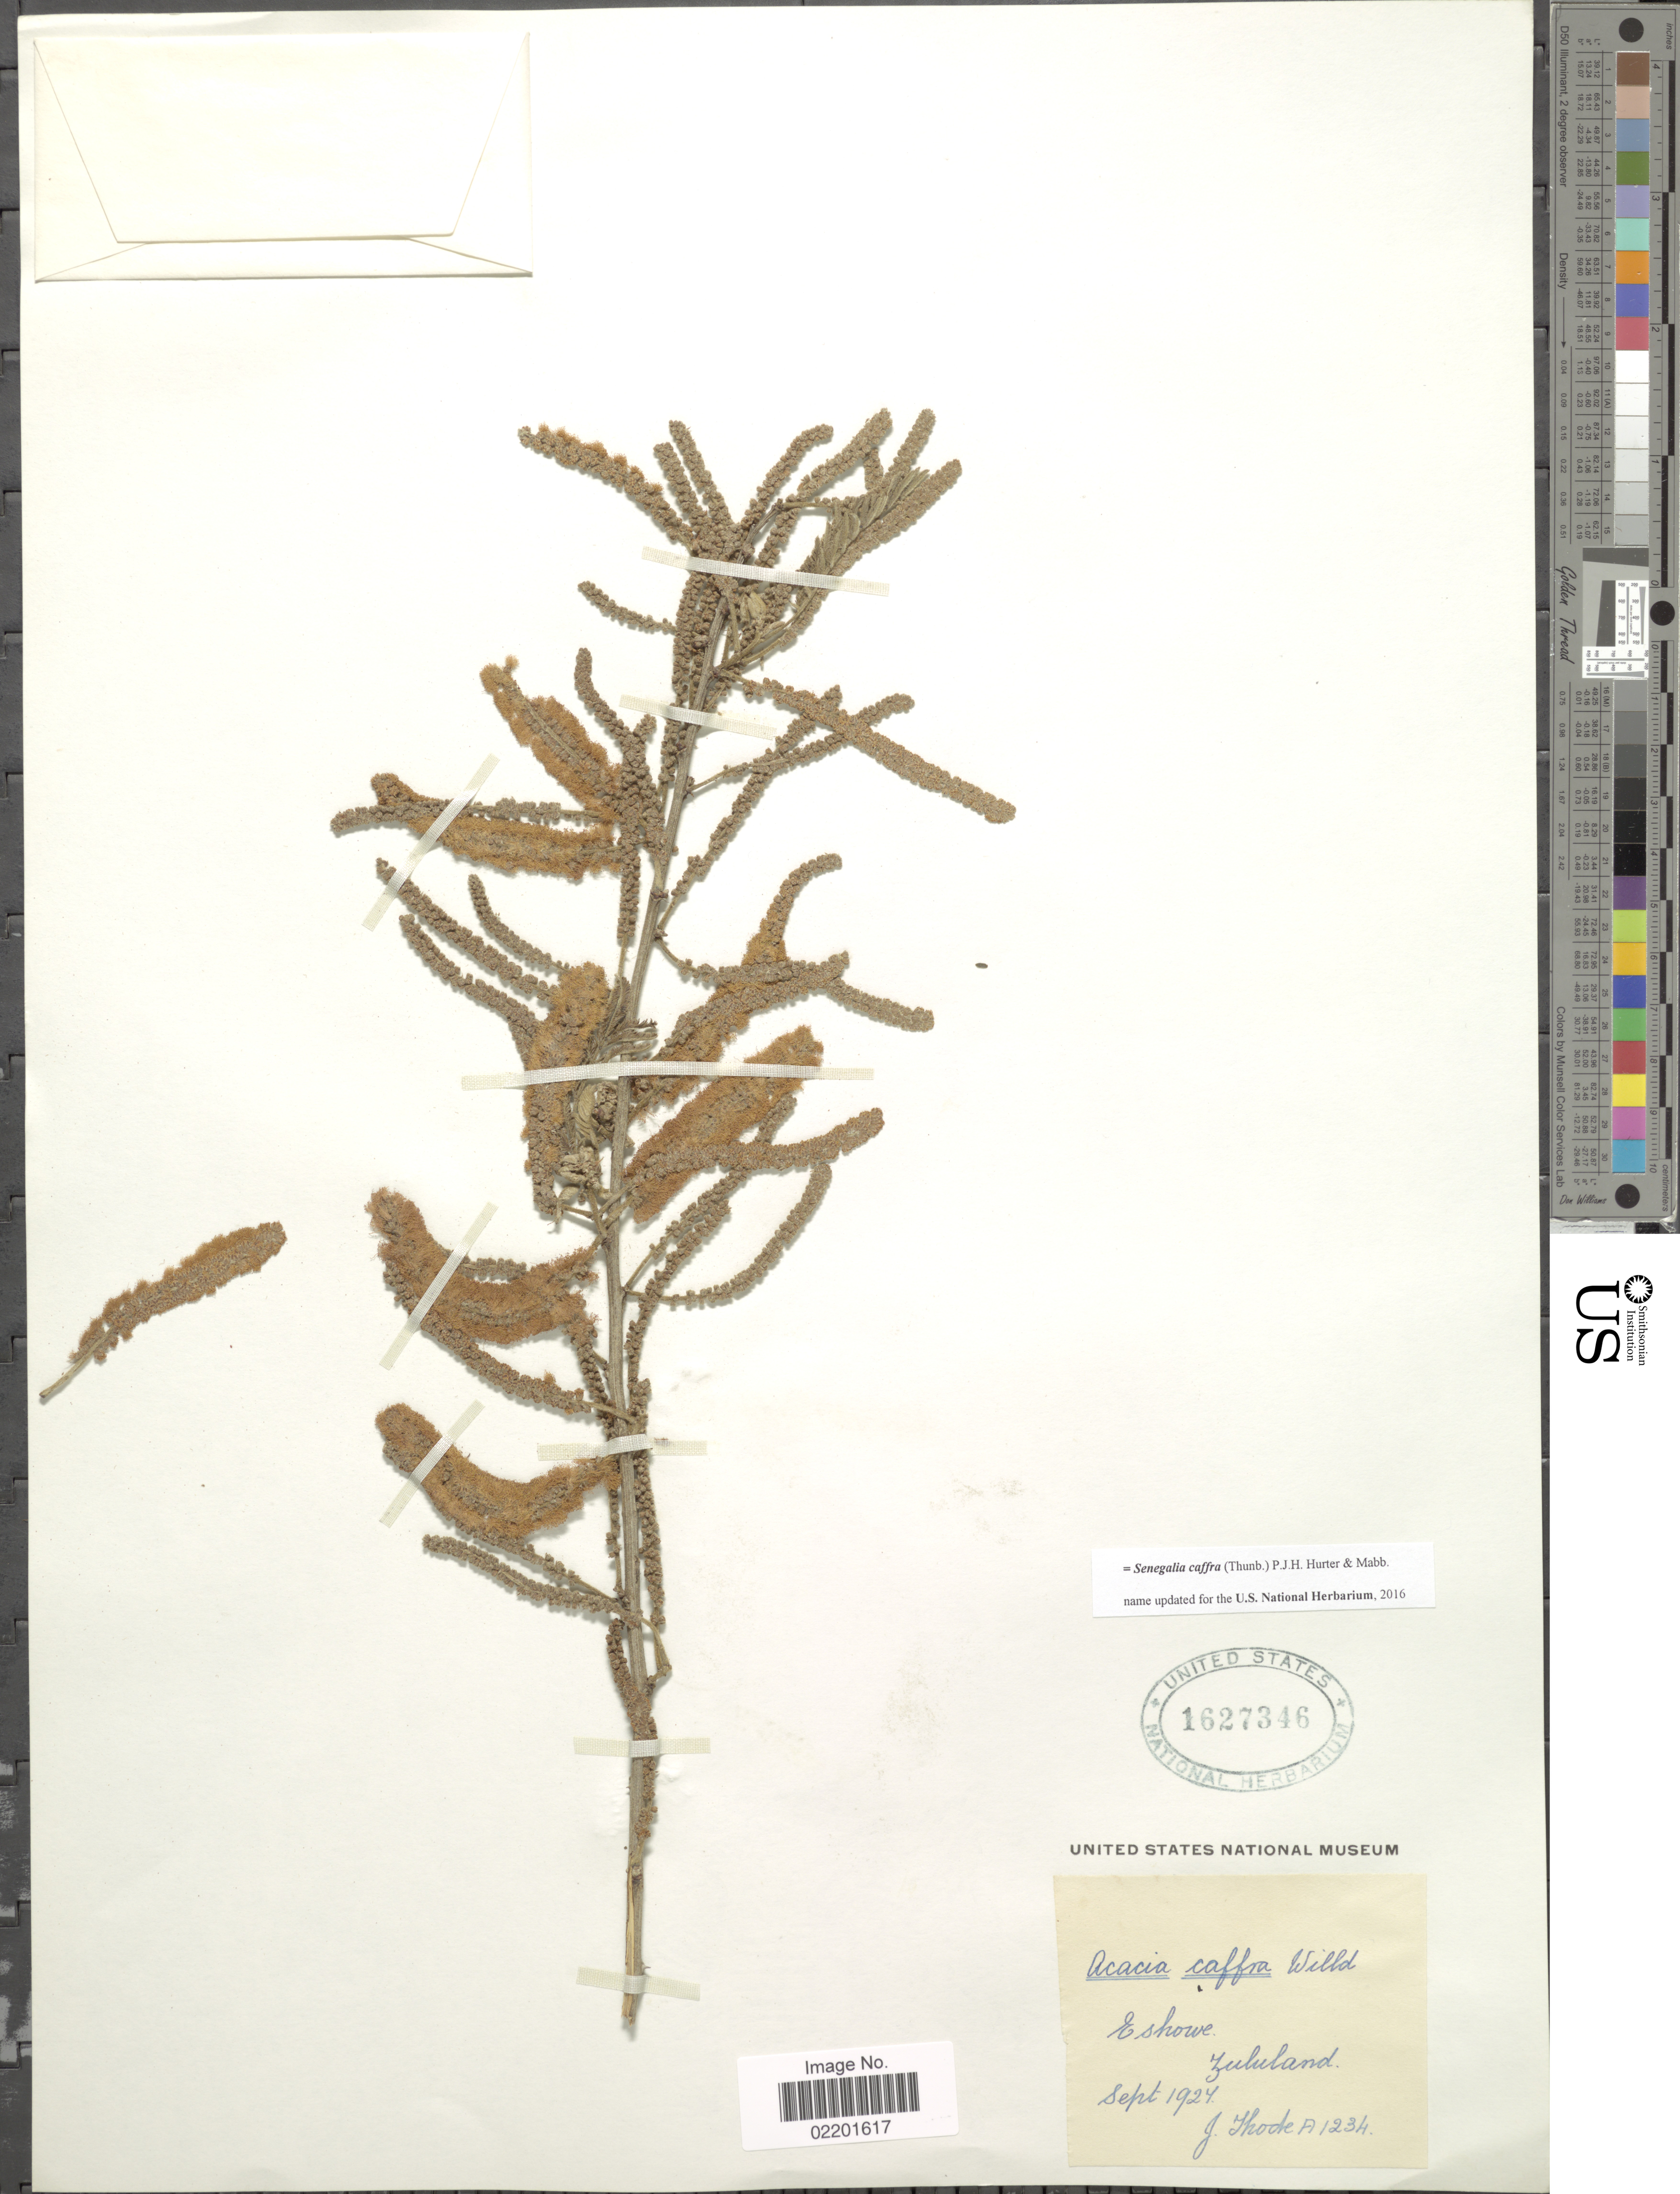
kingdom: Plantae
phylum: Tracheophyta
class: Magnoliopsida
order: Fabales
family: Fabaceae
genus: Senegalia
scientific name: Senegalia caffra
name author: (Thunb.) P.J.H. Hurter & Mabb.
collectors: J. Thode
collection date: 1924-09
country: South Africa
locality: Eshowe, Zululand.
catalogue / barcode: US 1627346